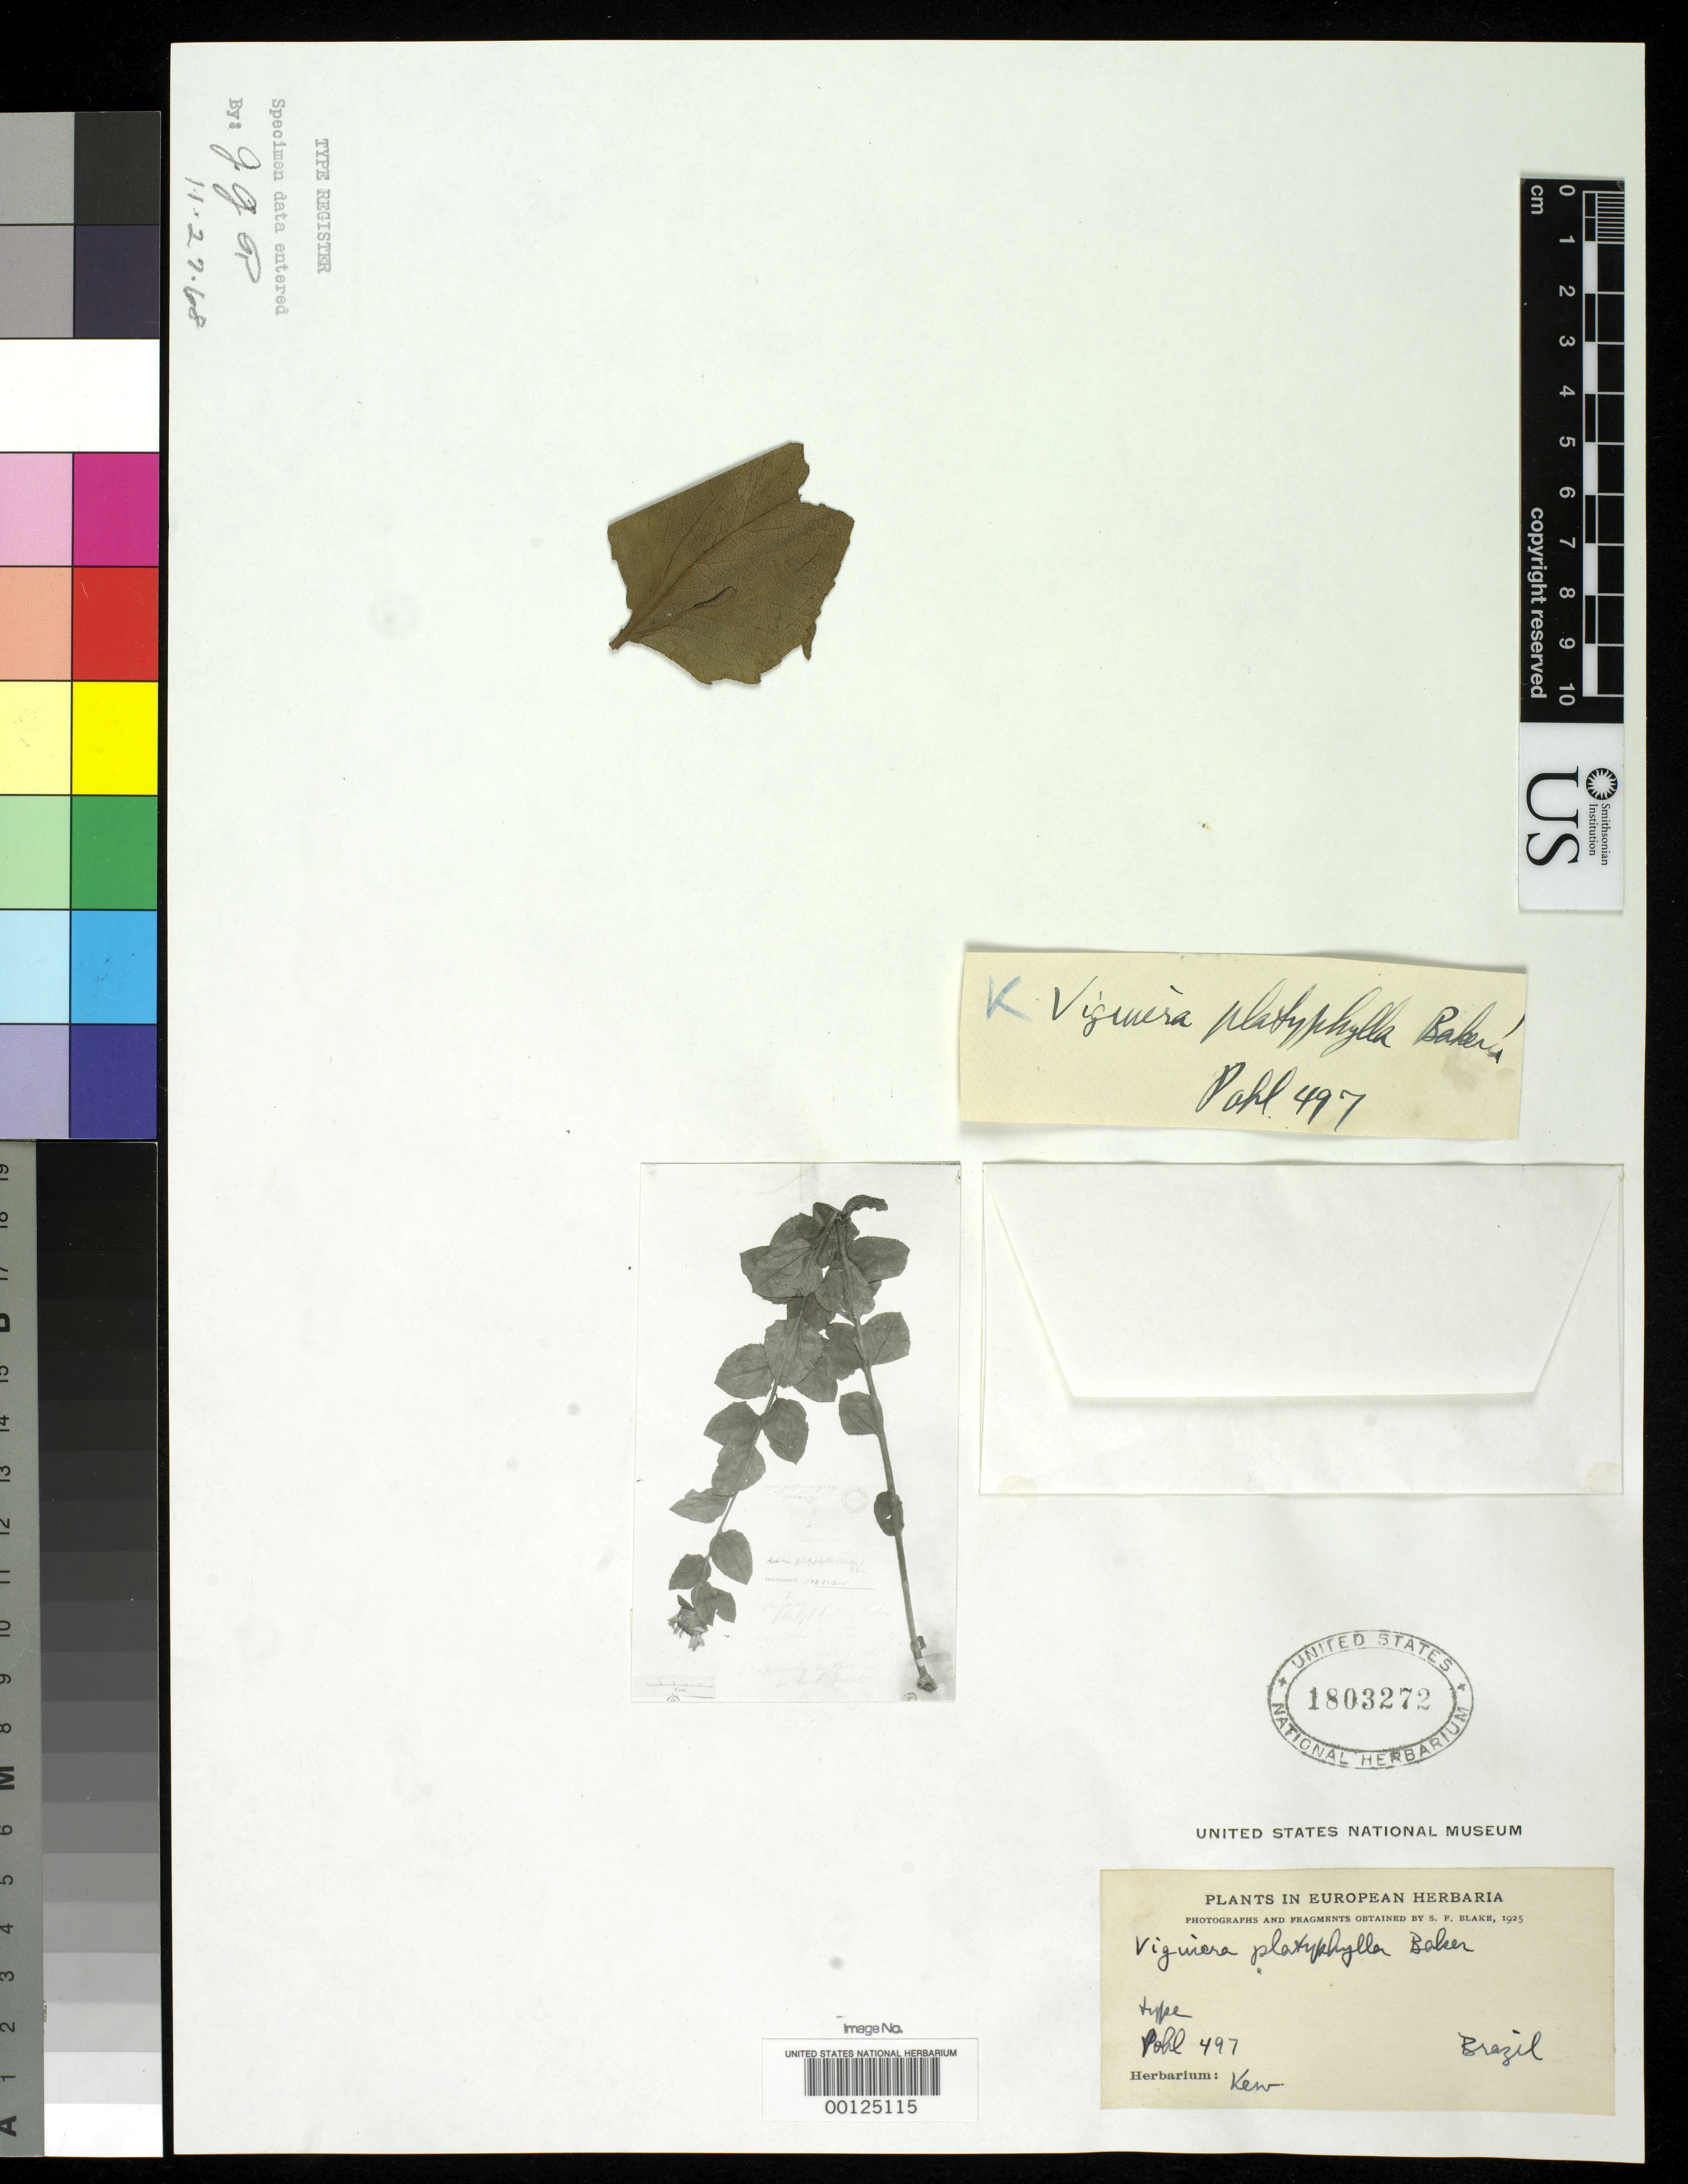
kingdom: Plantae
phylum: Tracheophyta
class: Magnoliopsida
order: Asterales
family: Asteraceae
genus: Viguiera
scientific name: Viguiera platyphylla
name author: Baker in Mart.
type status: Type Material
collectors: J. B. E. Pohl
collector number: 497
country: Brazil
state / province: Minas Gerais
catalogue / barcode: US 1803272